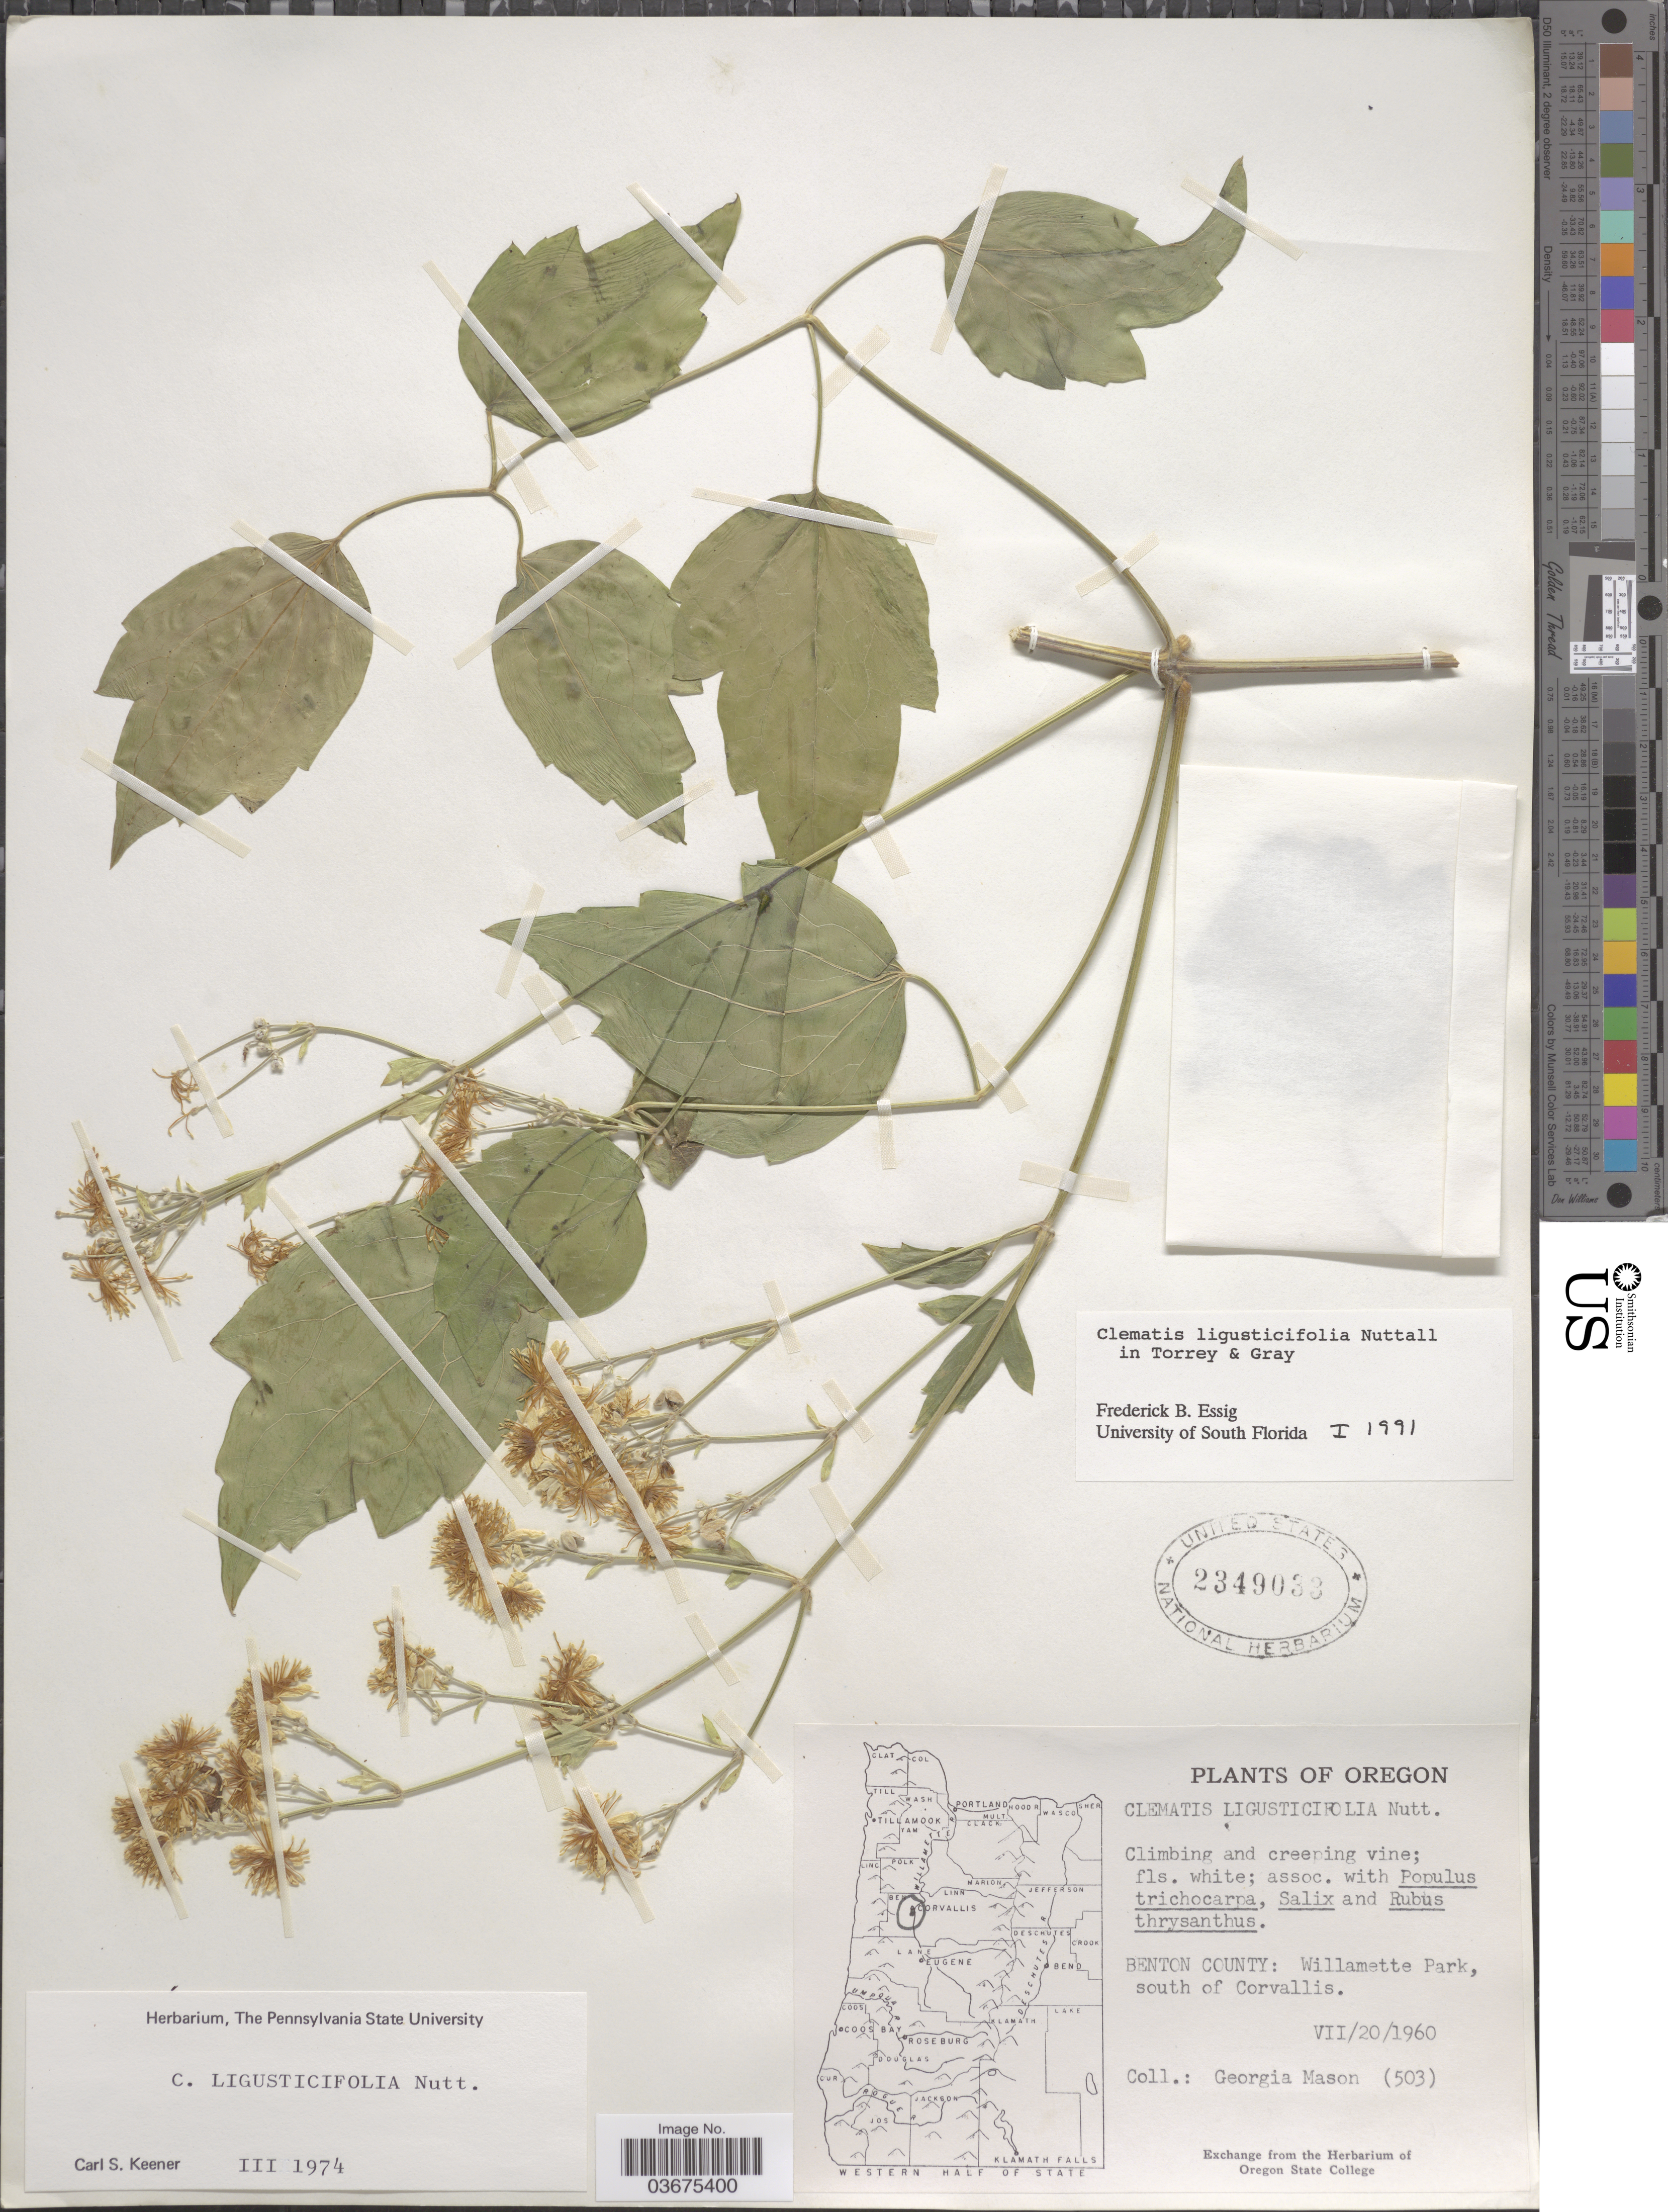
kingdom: Plantae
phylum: Tracheophyta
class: Magnoliopsida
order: Ranunculales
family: Ranunculaceae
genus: Clematis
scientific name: Clematis ligusticifolia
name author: Nutt.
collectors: G. Mason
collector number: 503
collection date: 1960-07-20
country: United States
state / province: Oregon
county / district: Benton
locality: Benton County: Willamette Park, south of Corvallis.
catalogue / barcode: US 2349033